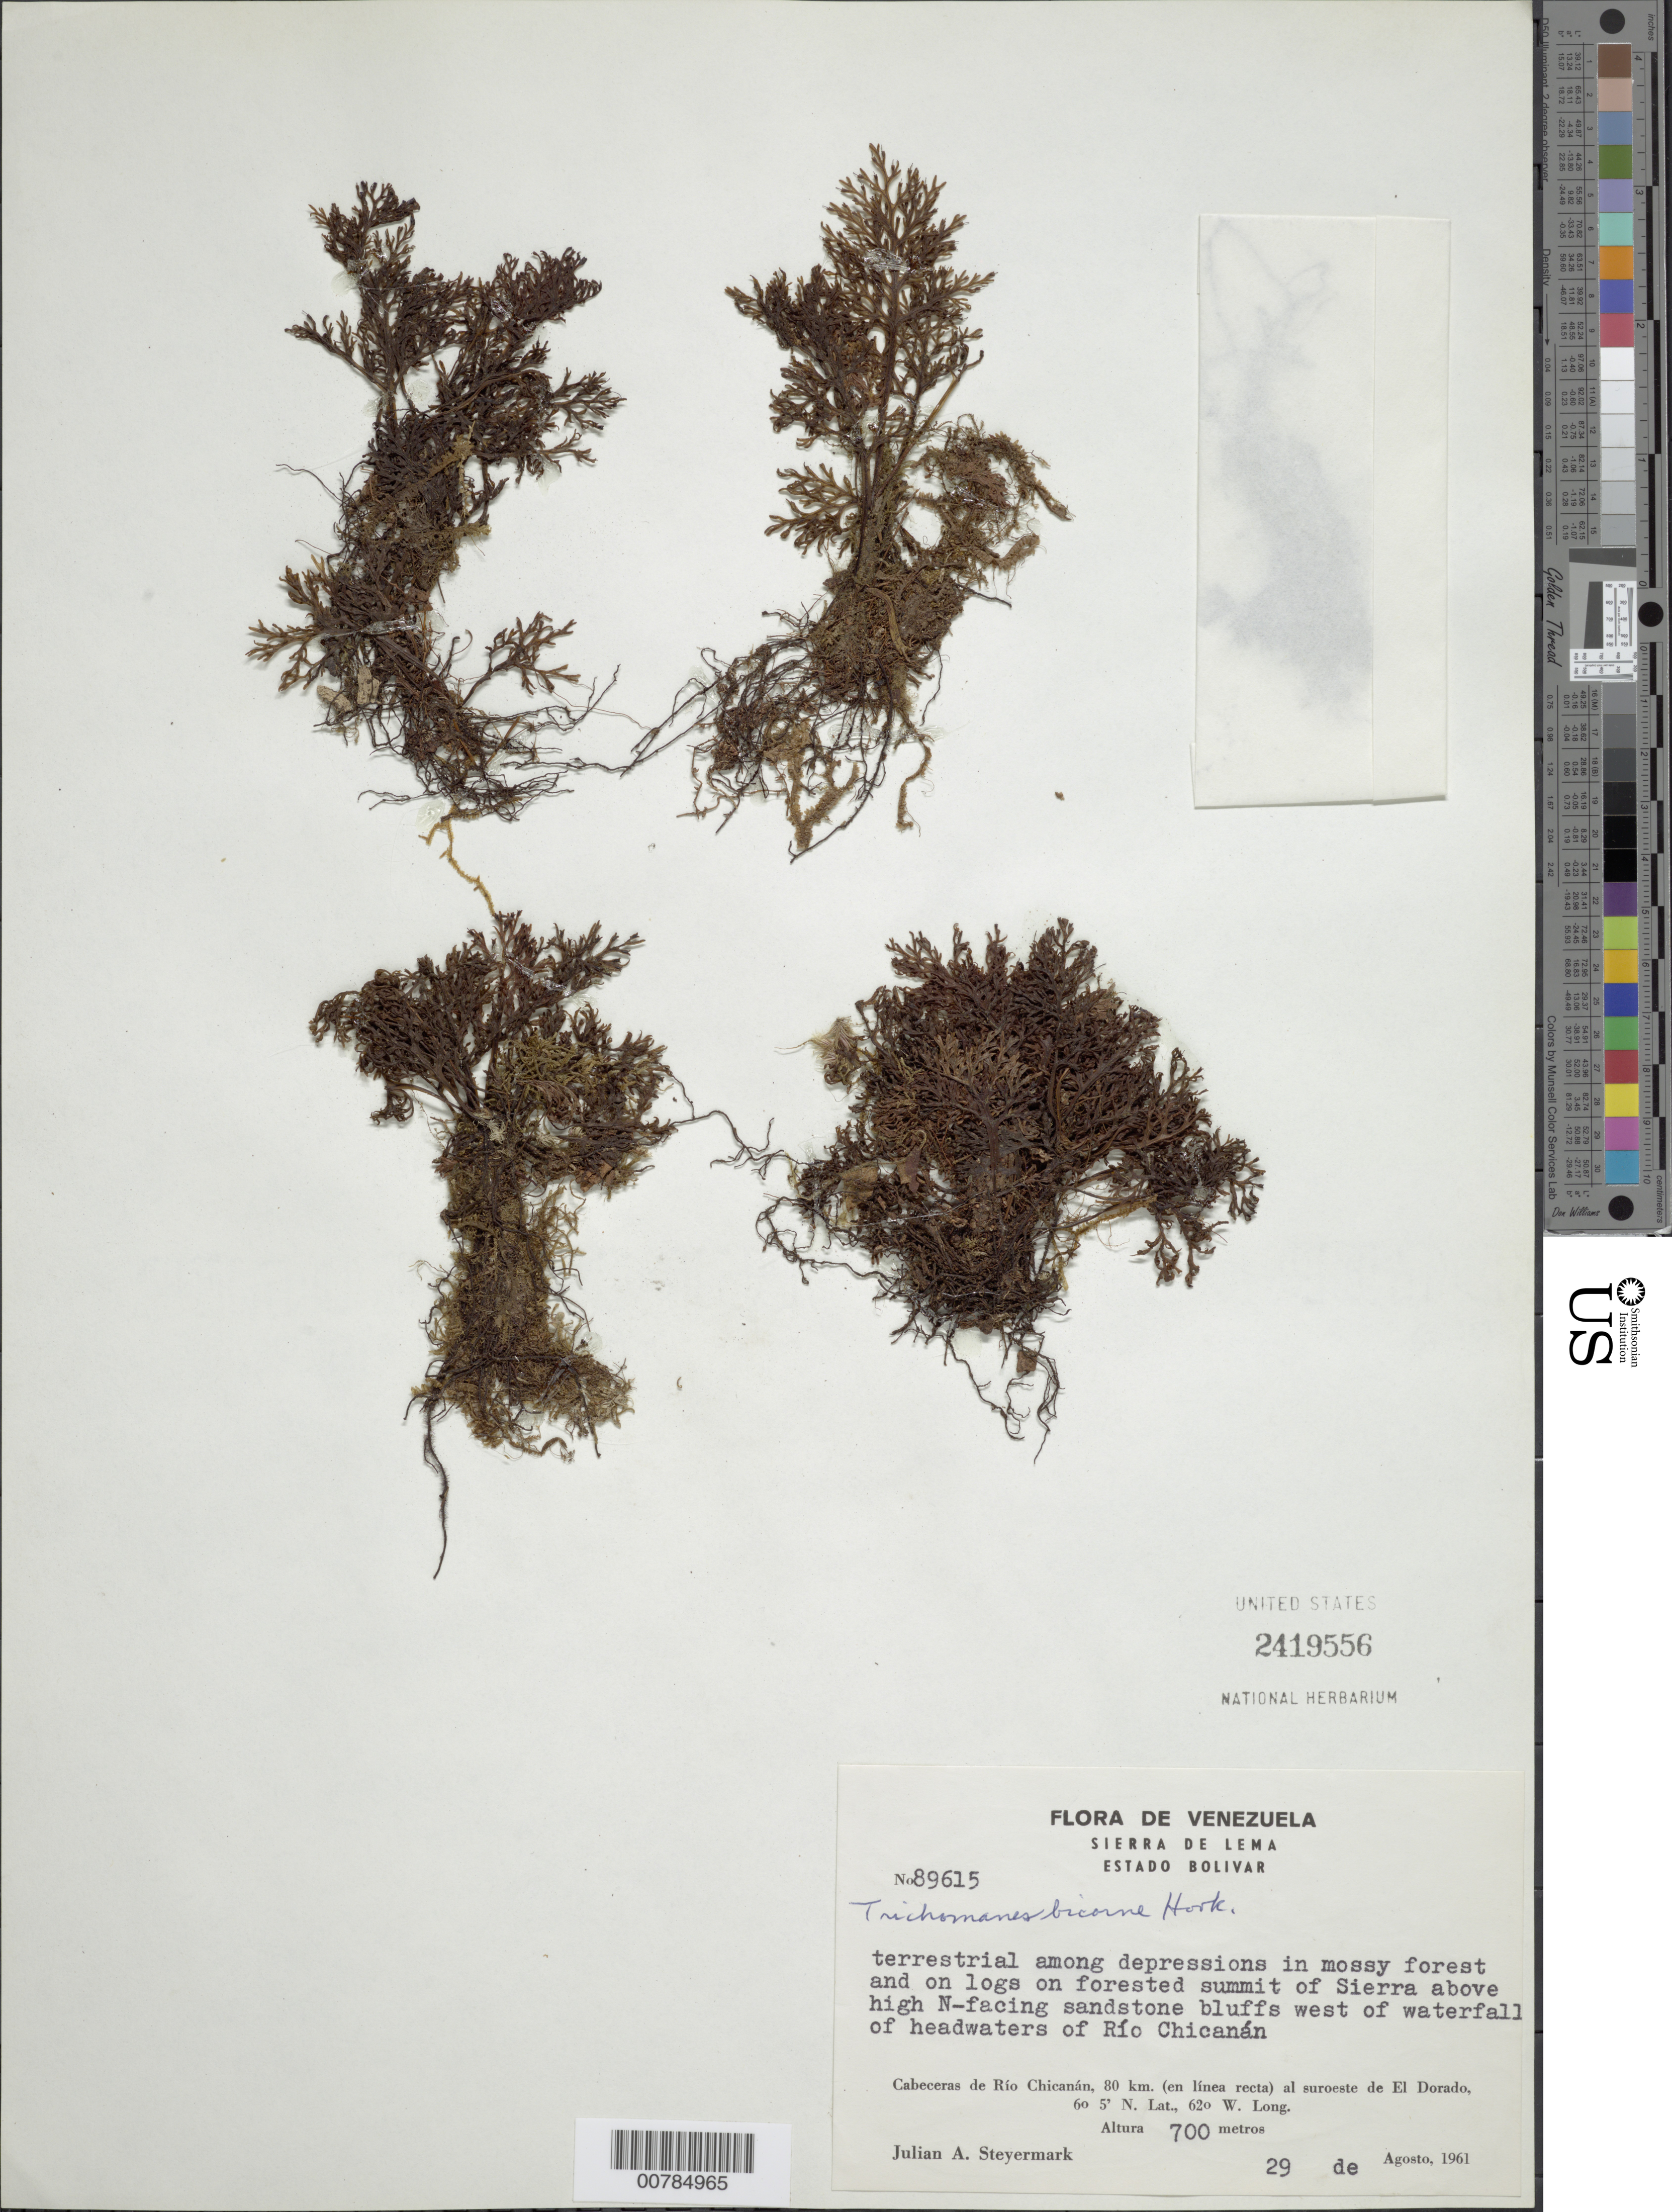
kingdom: Plantae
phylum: Tracheophyta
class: Polypodiopsida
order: Hymenophyllales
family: Hymenophyllaceae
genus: Trichomanes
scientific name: Trichomanes bicorne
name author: Hook.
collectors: J. Steyermark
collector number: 89615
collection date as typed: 29-Aug-61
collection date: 1961-08-29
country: Venezuela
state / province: Bolívar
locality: Sierra de Lema, W of waterfall of headwaters of Río Chicanán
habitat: Among depressions in mossy forest on forested summit of Sierra above high N-facing sandstone bluffs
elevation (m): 700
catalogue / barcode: US 2419556